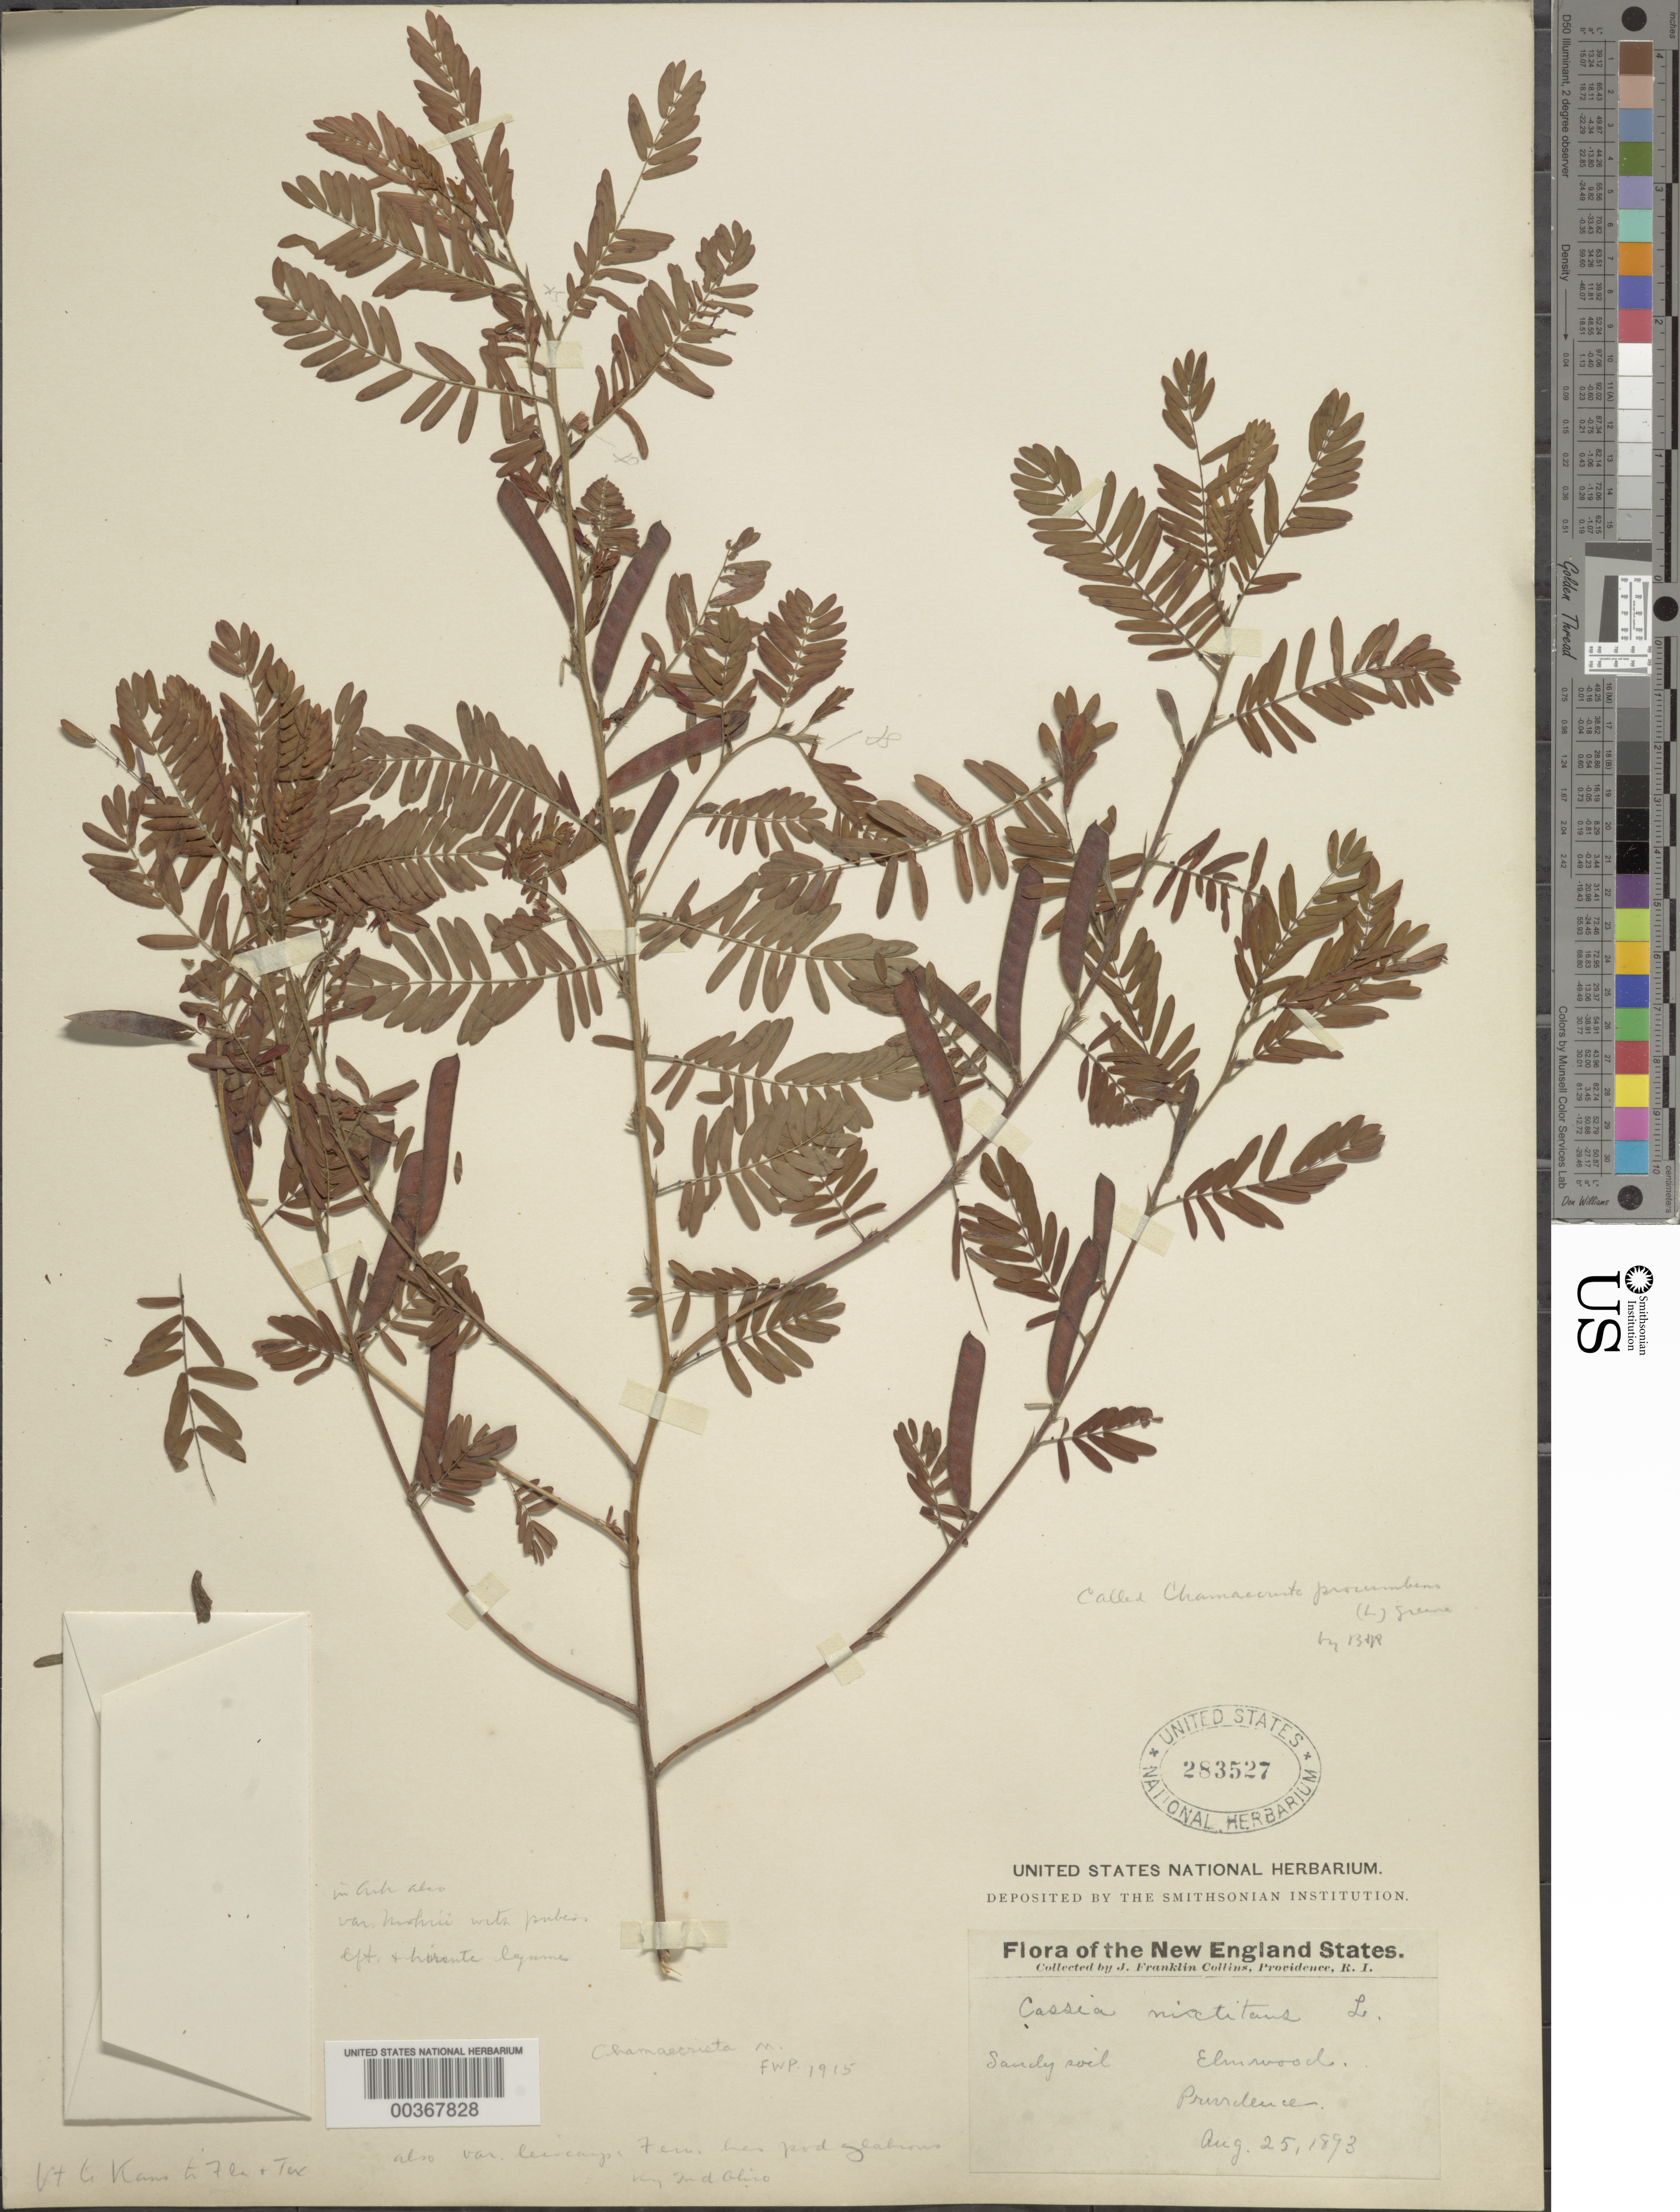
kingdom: Plantae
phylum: Tracheophyta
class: Magnoliopsida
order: Fabales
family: Fabaceae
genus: Chamaecrista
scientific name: Chamaecrista nictitans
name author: (L.) Moench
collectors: J. Collins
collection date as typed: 25 Aug 1893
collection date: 1893-08-25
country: United States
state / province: Rhode Island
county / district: Providence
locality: Providence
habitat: Sandy soil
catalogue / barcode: US 283527